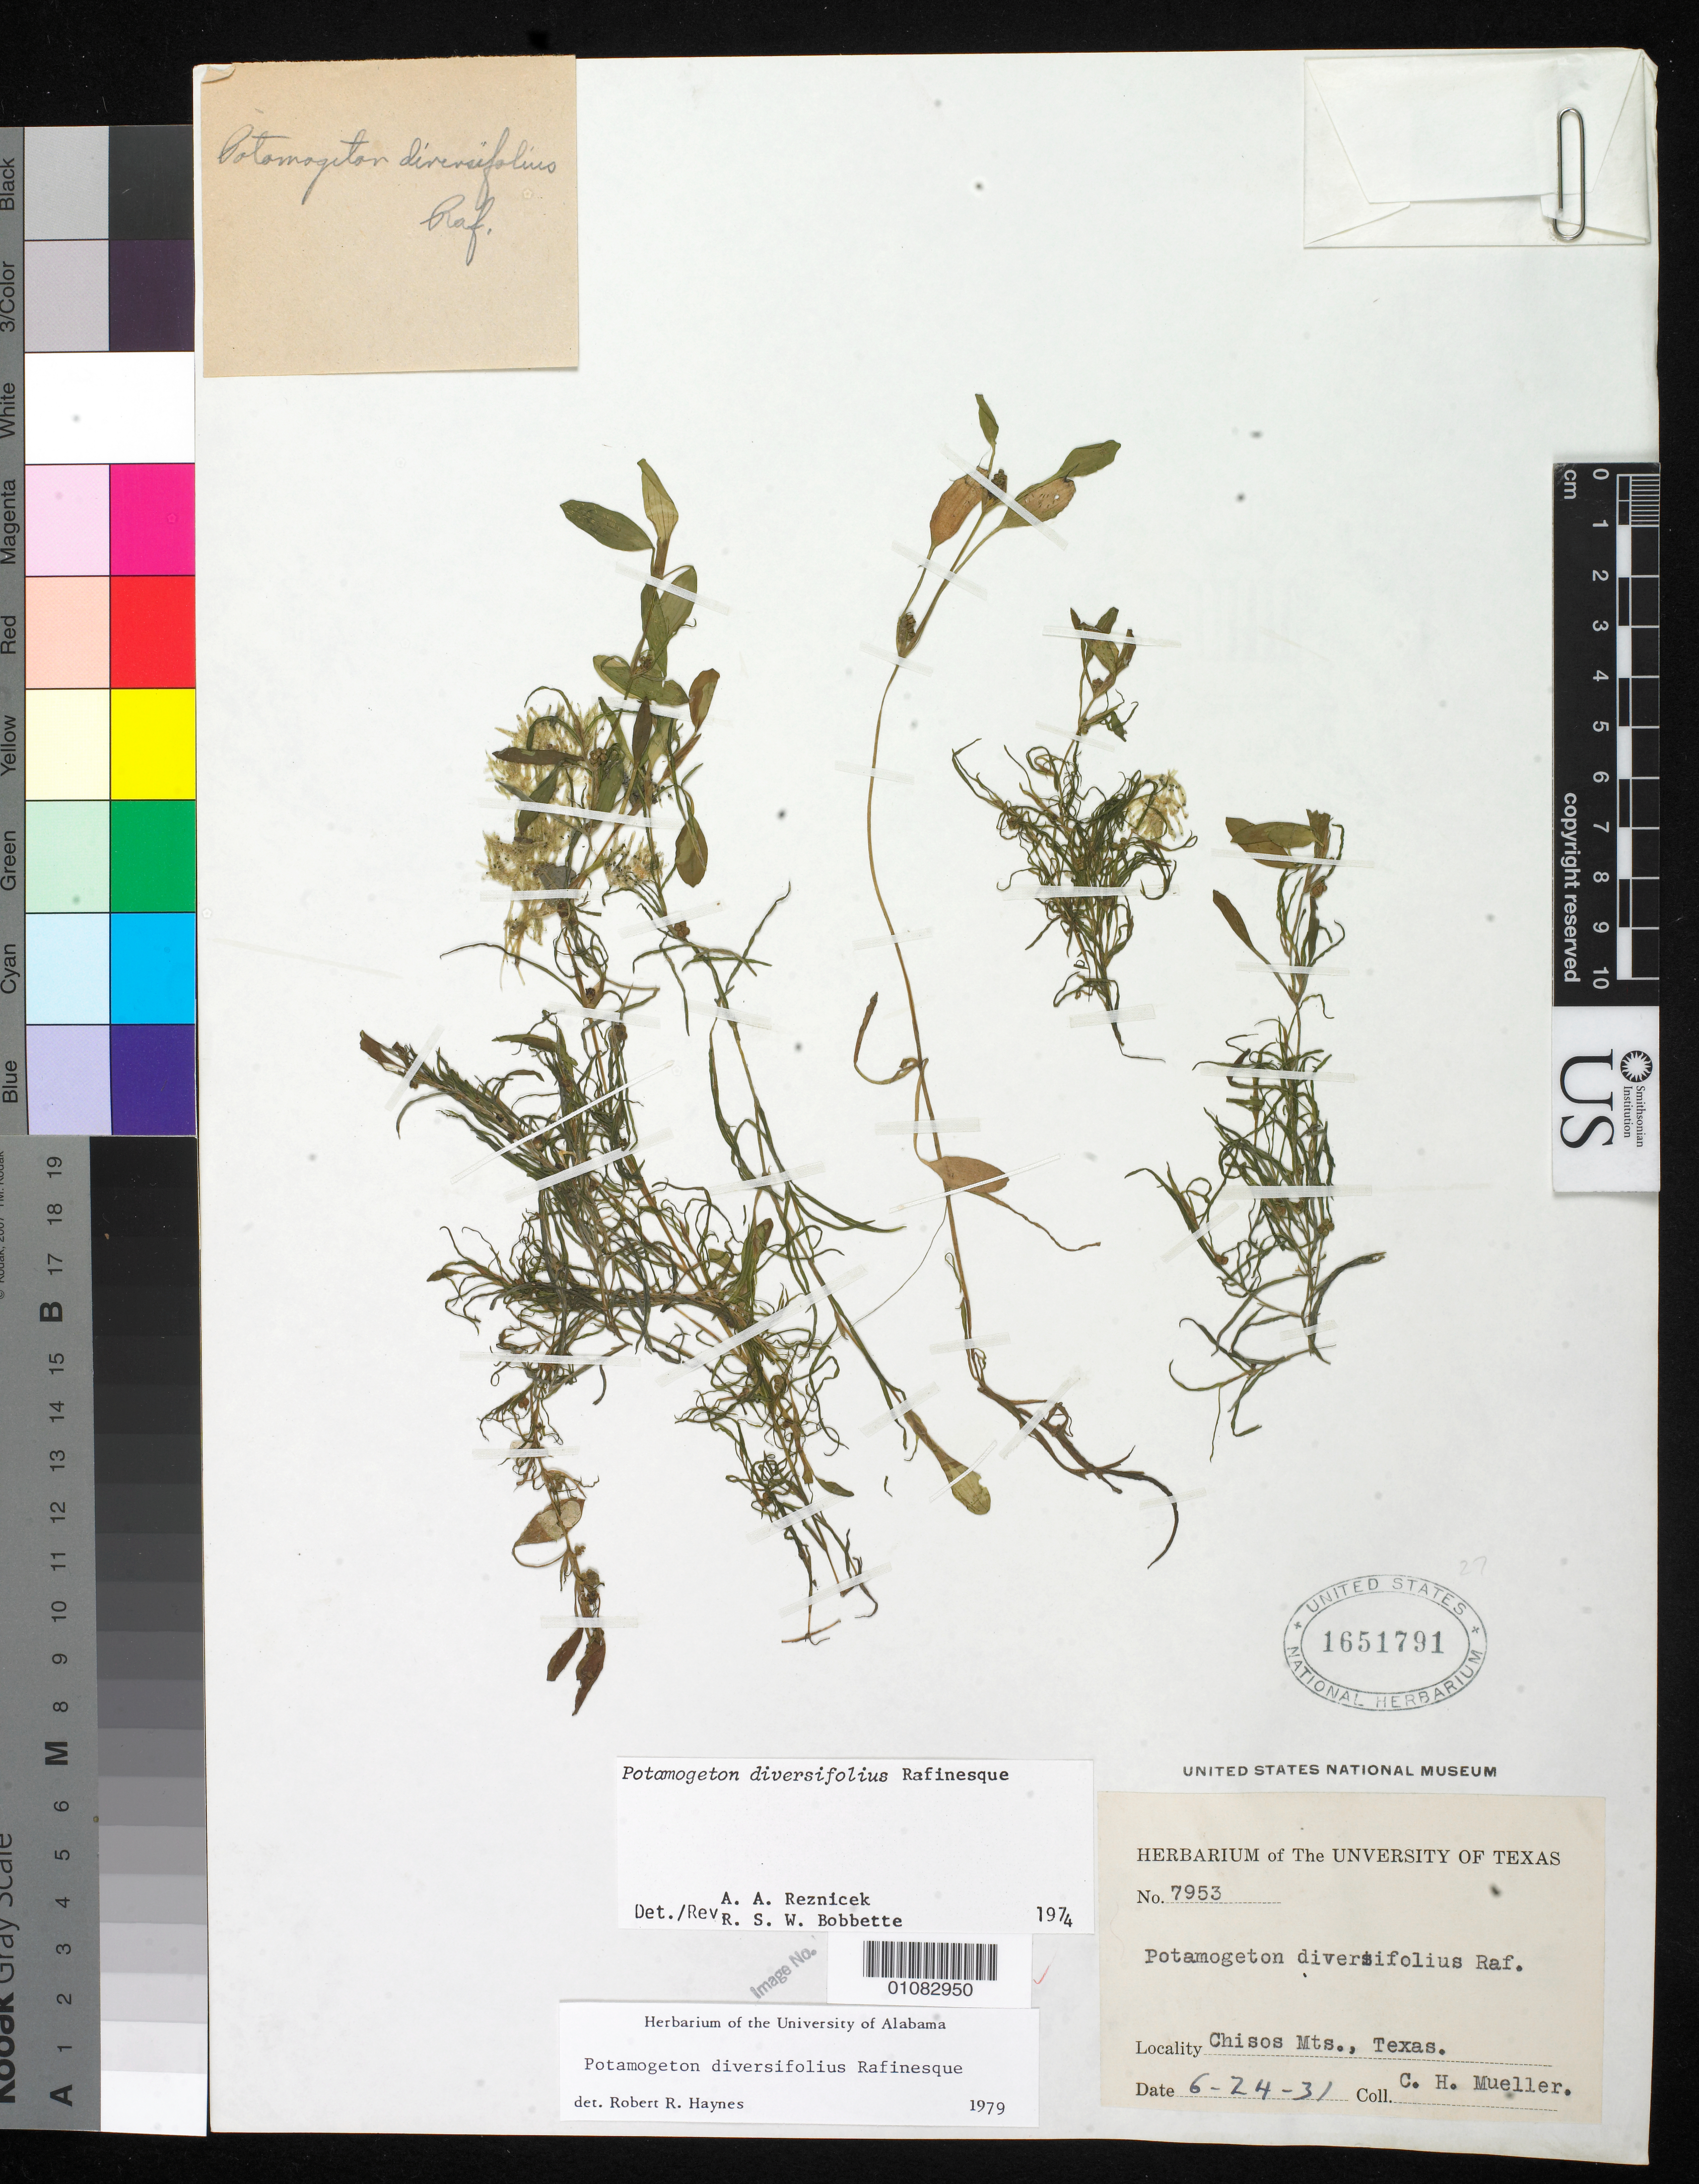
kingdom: Plantae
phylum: Tracheophyta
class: Liliopsida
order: Alismatales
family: Potamogetonaceae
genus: Potamogeton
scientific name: Potamogeton diversifolius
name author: Raf.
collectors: C. H. Muller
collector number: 7953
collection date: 1931-06-24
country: United States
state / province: Texas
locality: Chisos Mountains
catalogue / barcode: US 1651791